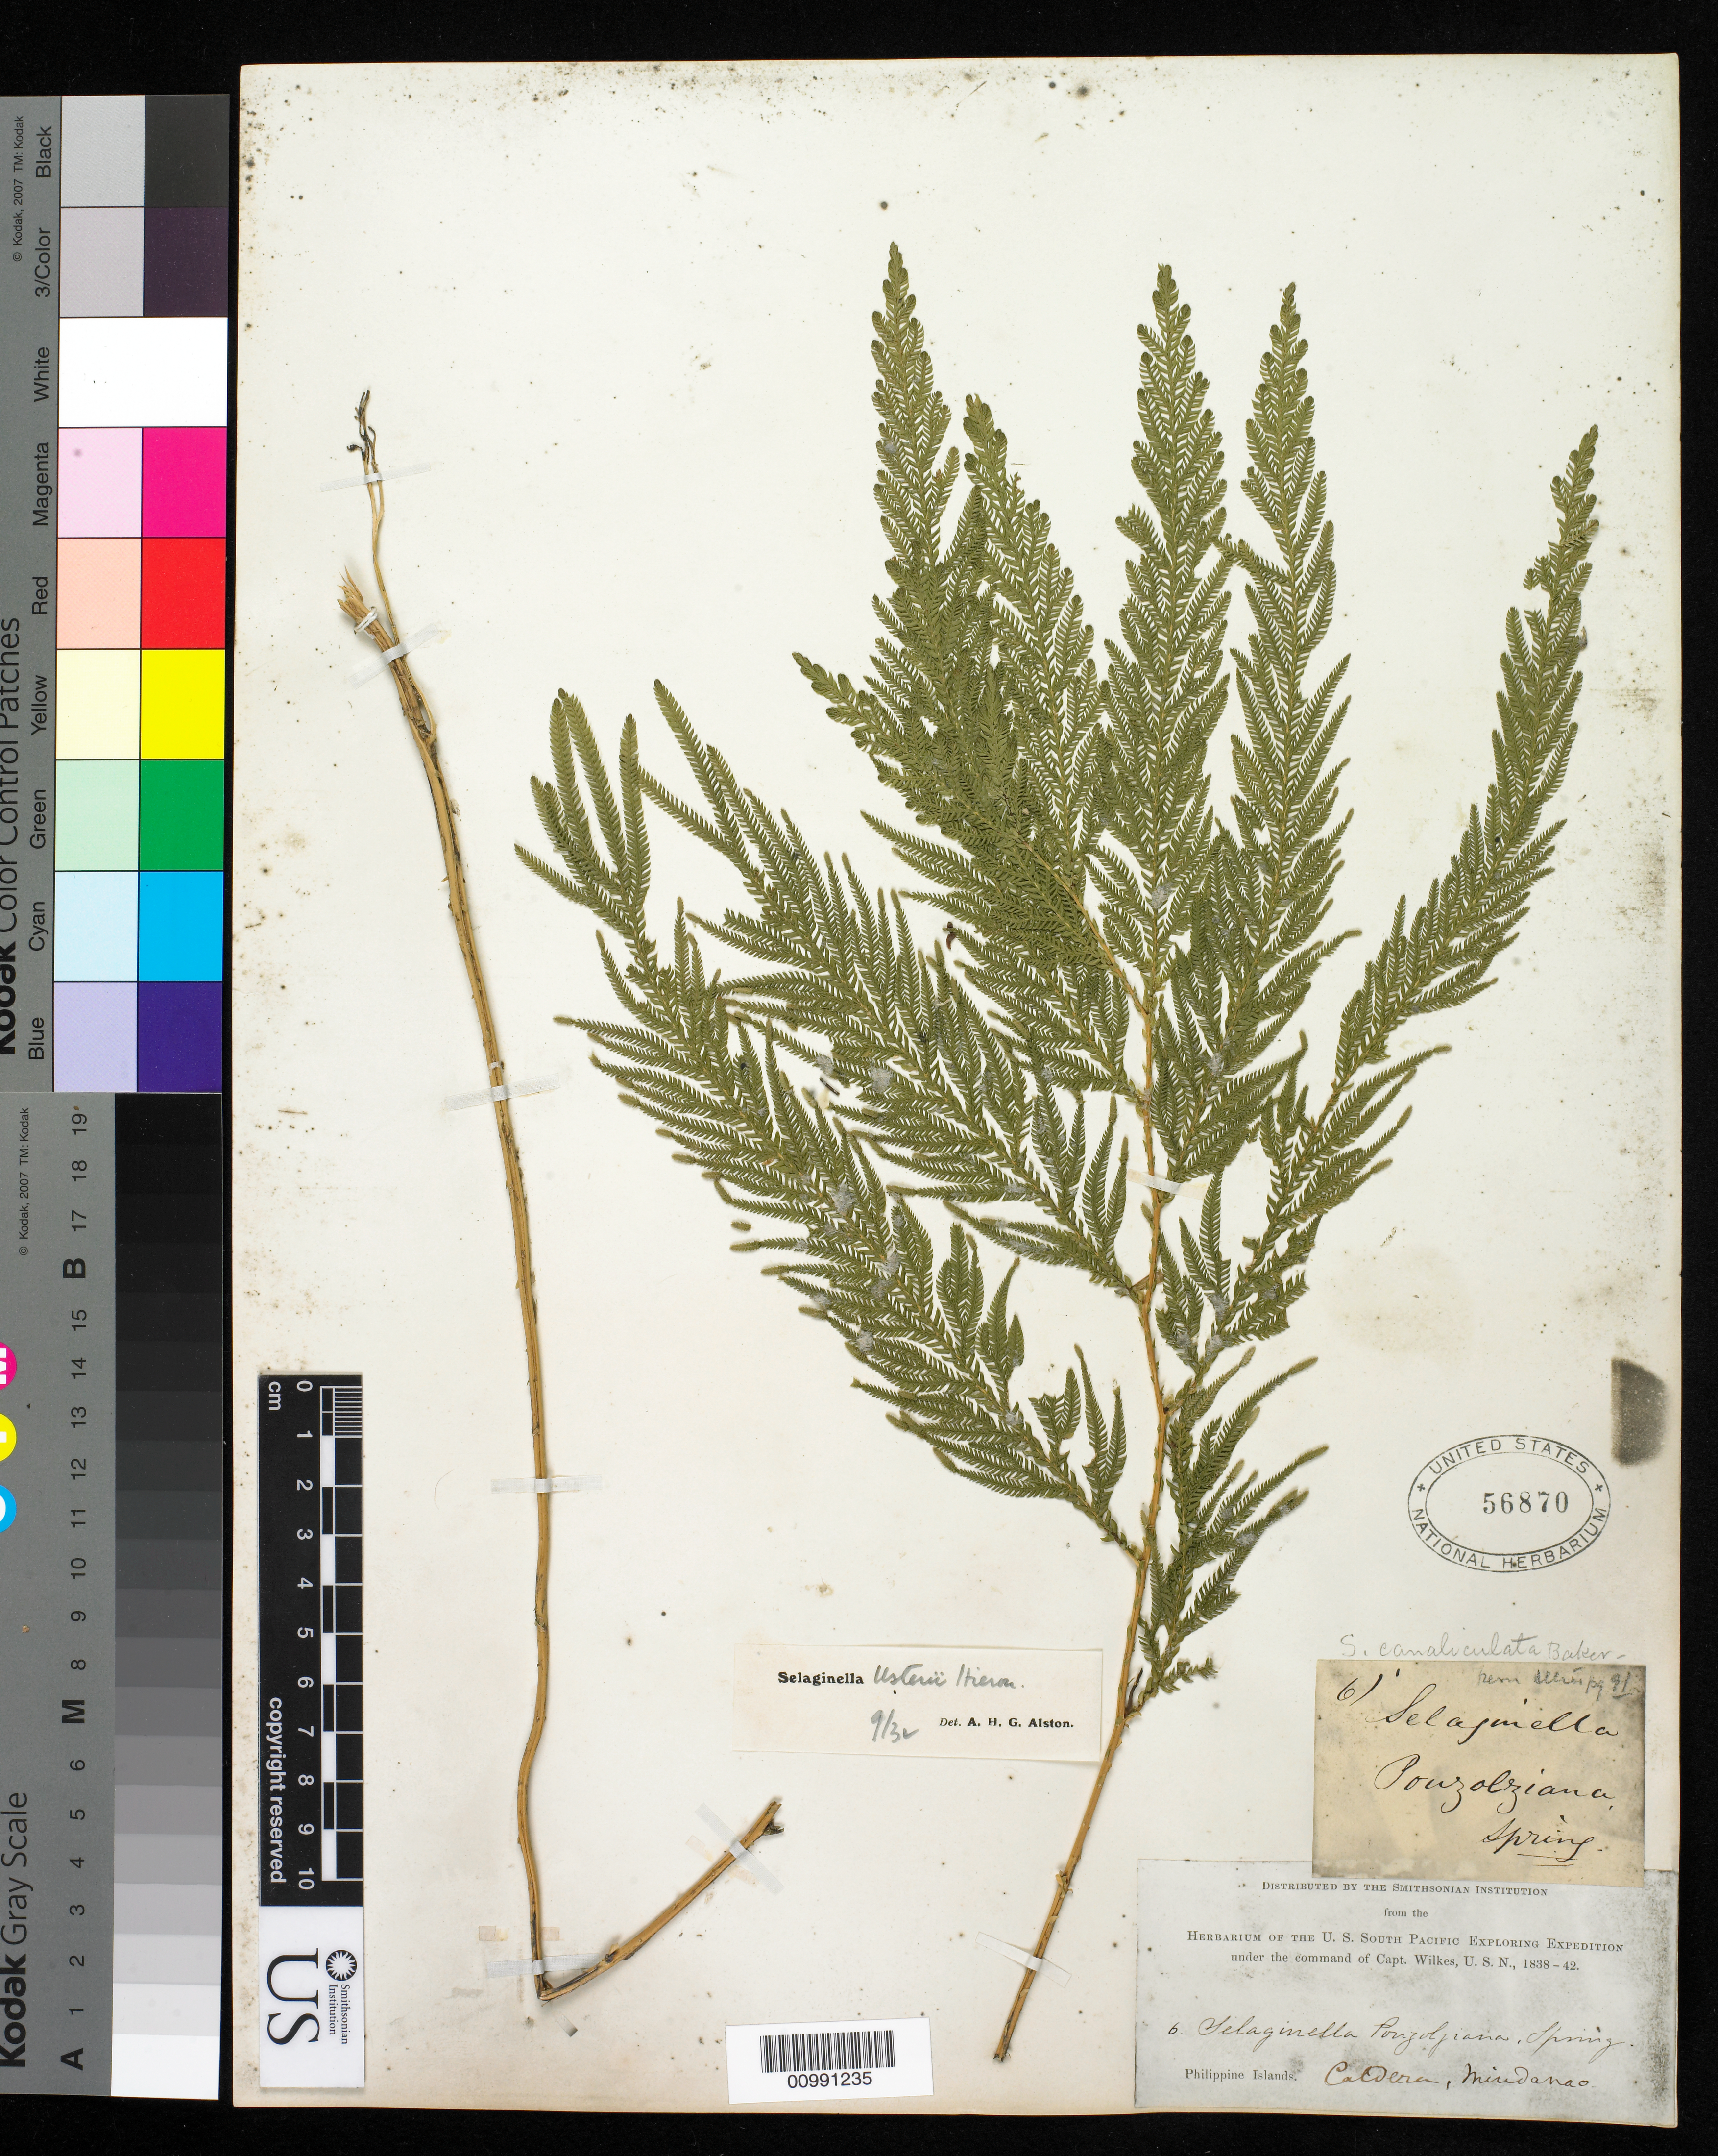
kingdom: Plantae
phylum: Tracheophyta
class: Lycopodiopsida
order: Selaginellales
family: Selaginellaceae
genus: Selaginella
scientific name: Selaginella usterii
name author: Hieron.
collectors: Wilkes Explor. Exped.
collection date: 1838/1842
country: Philippines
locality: Caldera, Mindano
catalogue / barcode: US 56870